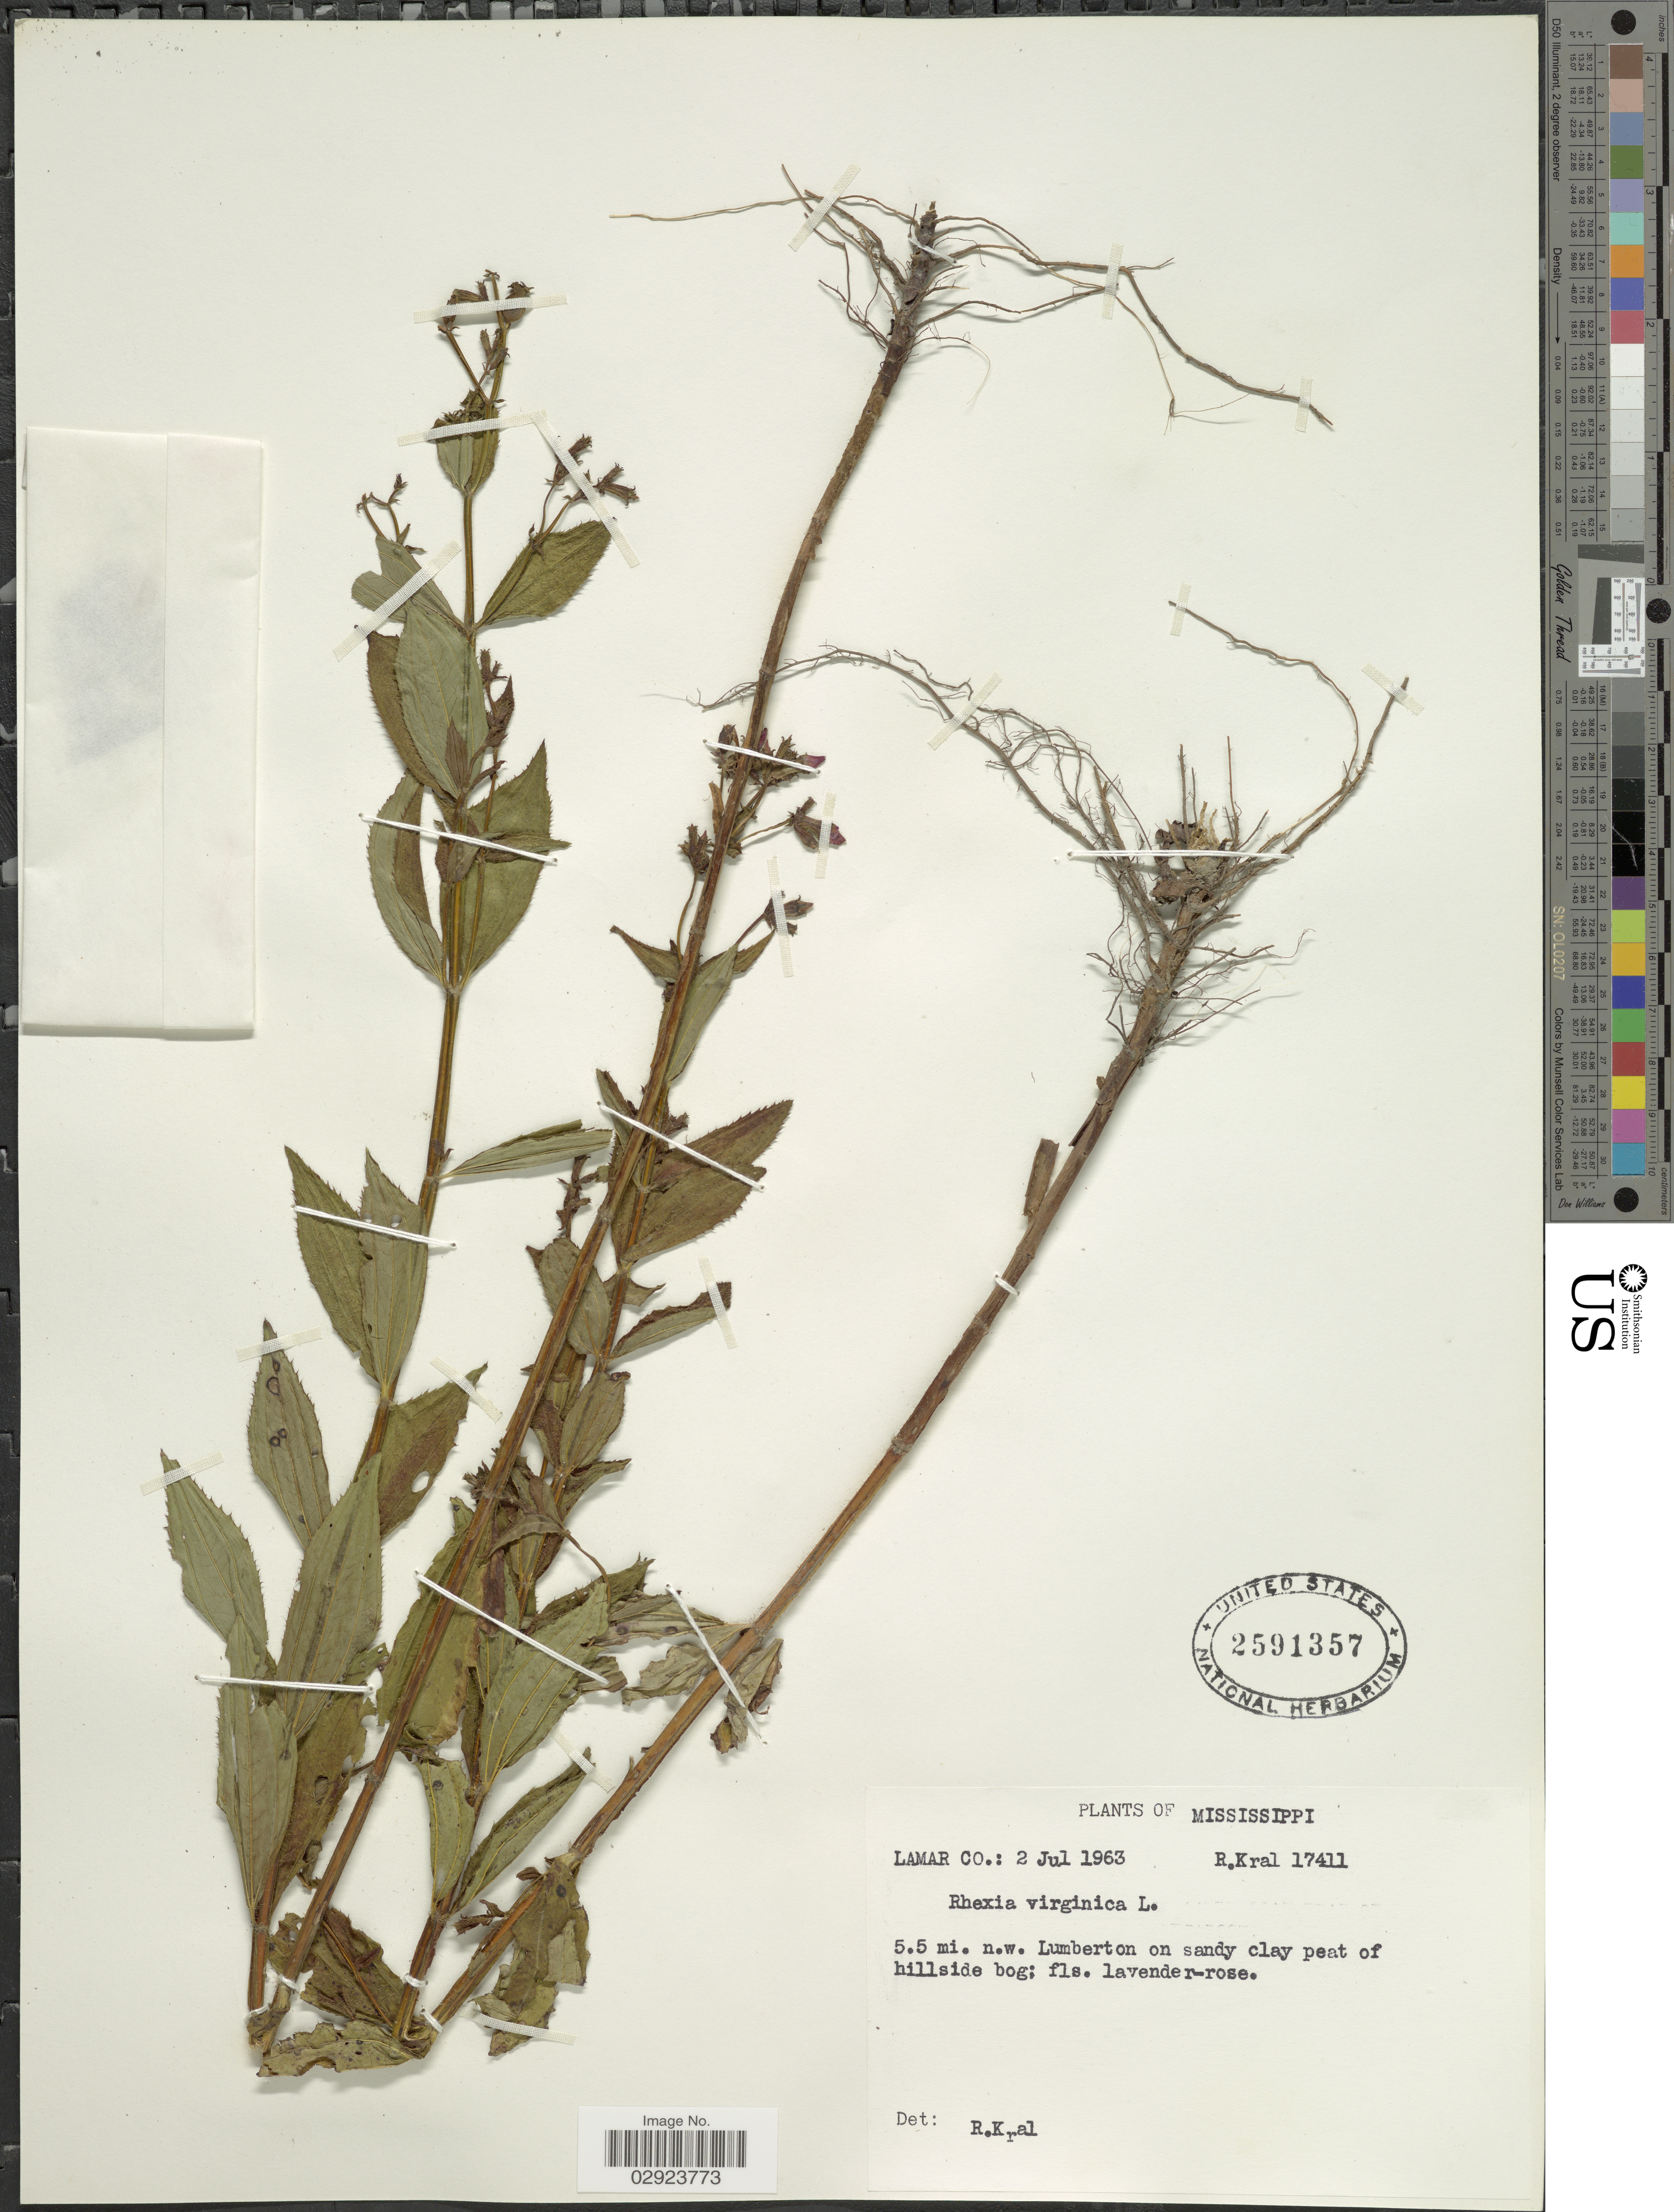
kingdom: Plantae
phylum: Tracheophyta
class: Magnoliopsida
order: Myrtales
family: Melastomataceae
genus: Rhexia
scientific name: Rhexia virginica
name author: L.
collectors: R. Kral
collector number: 17411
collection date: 1963-07-02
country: United States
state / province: Mississippi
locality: Lamar Co. 5.5 mi. n.w. Lumberton.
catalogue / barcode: US 2591357